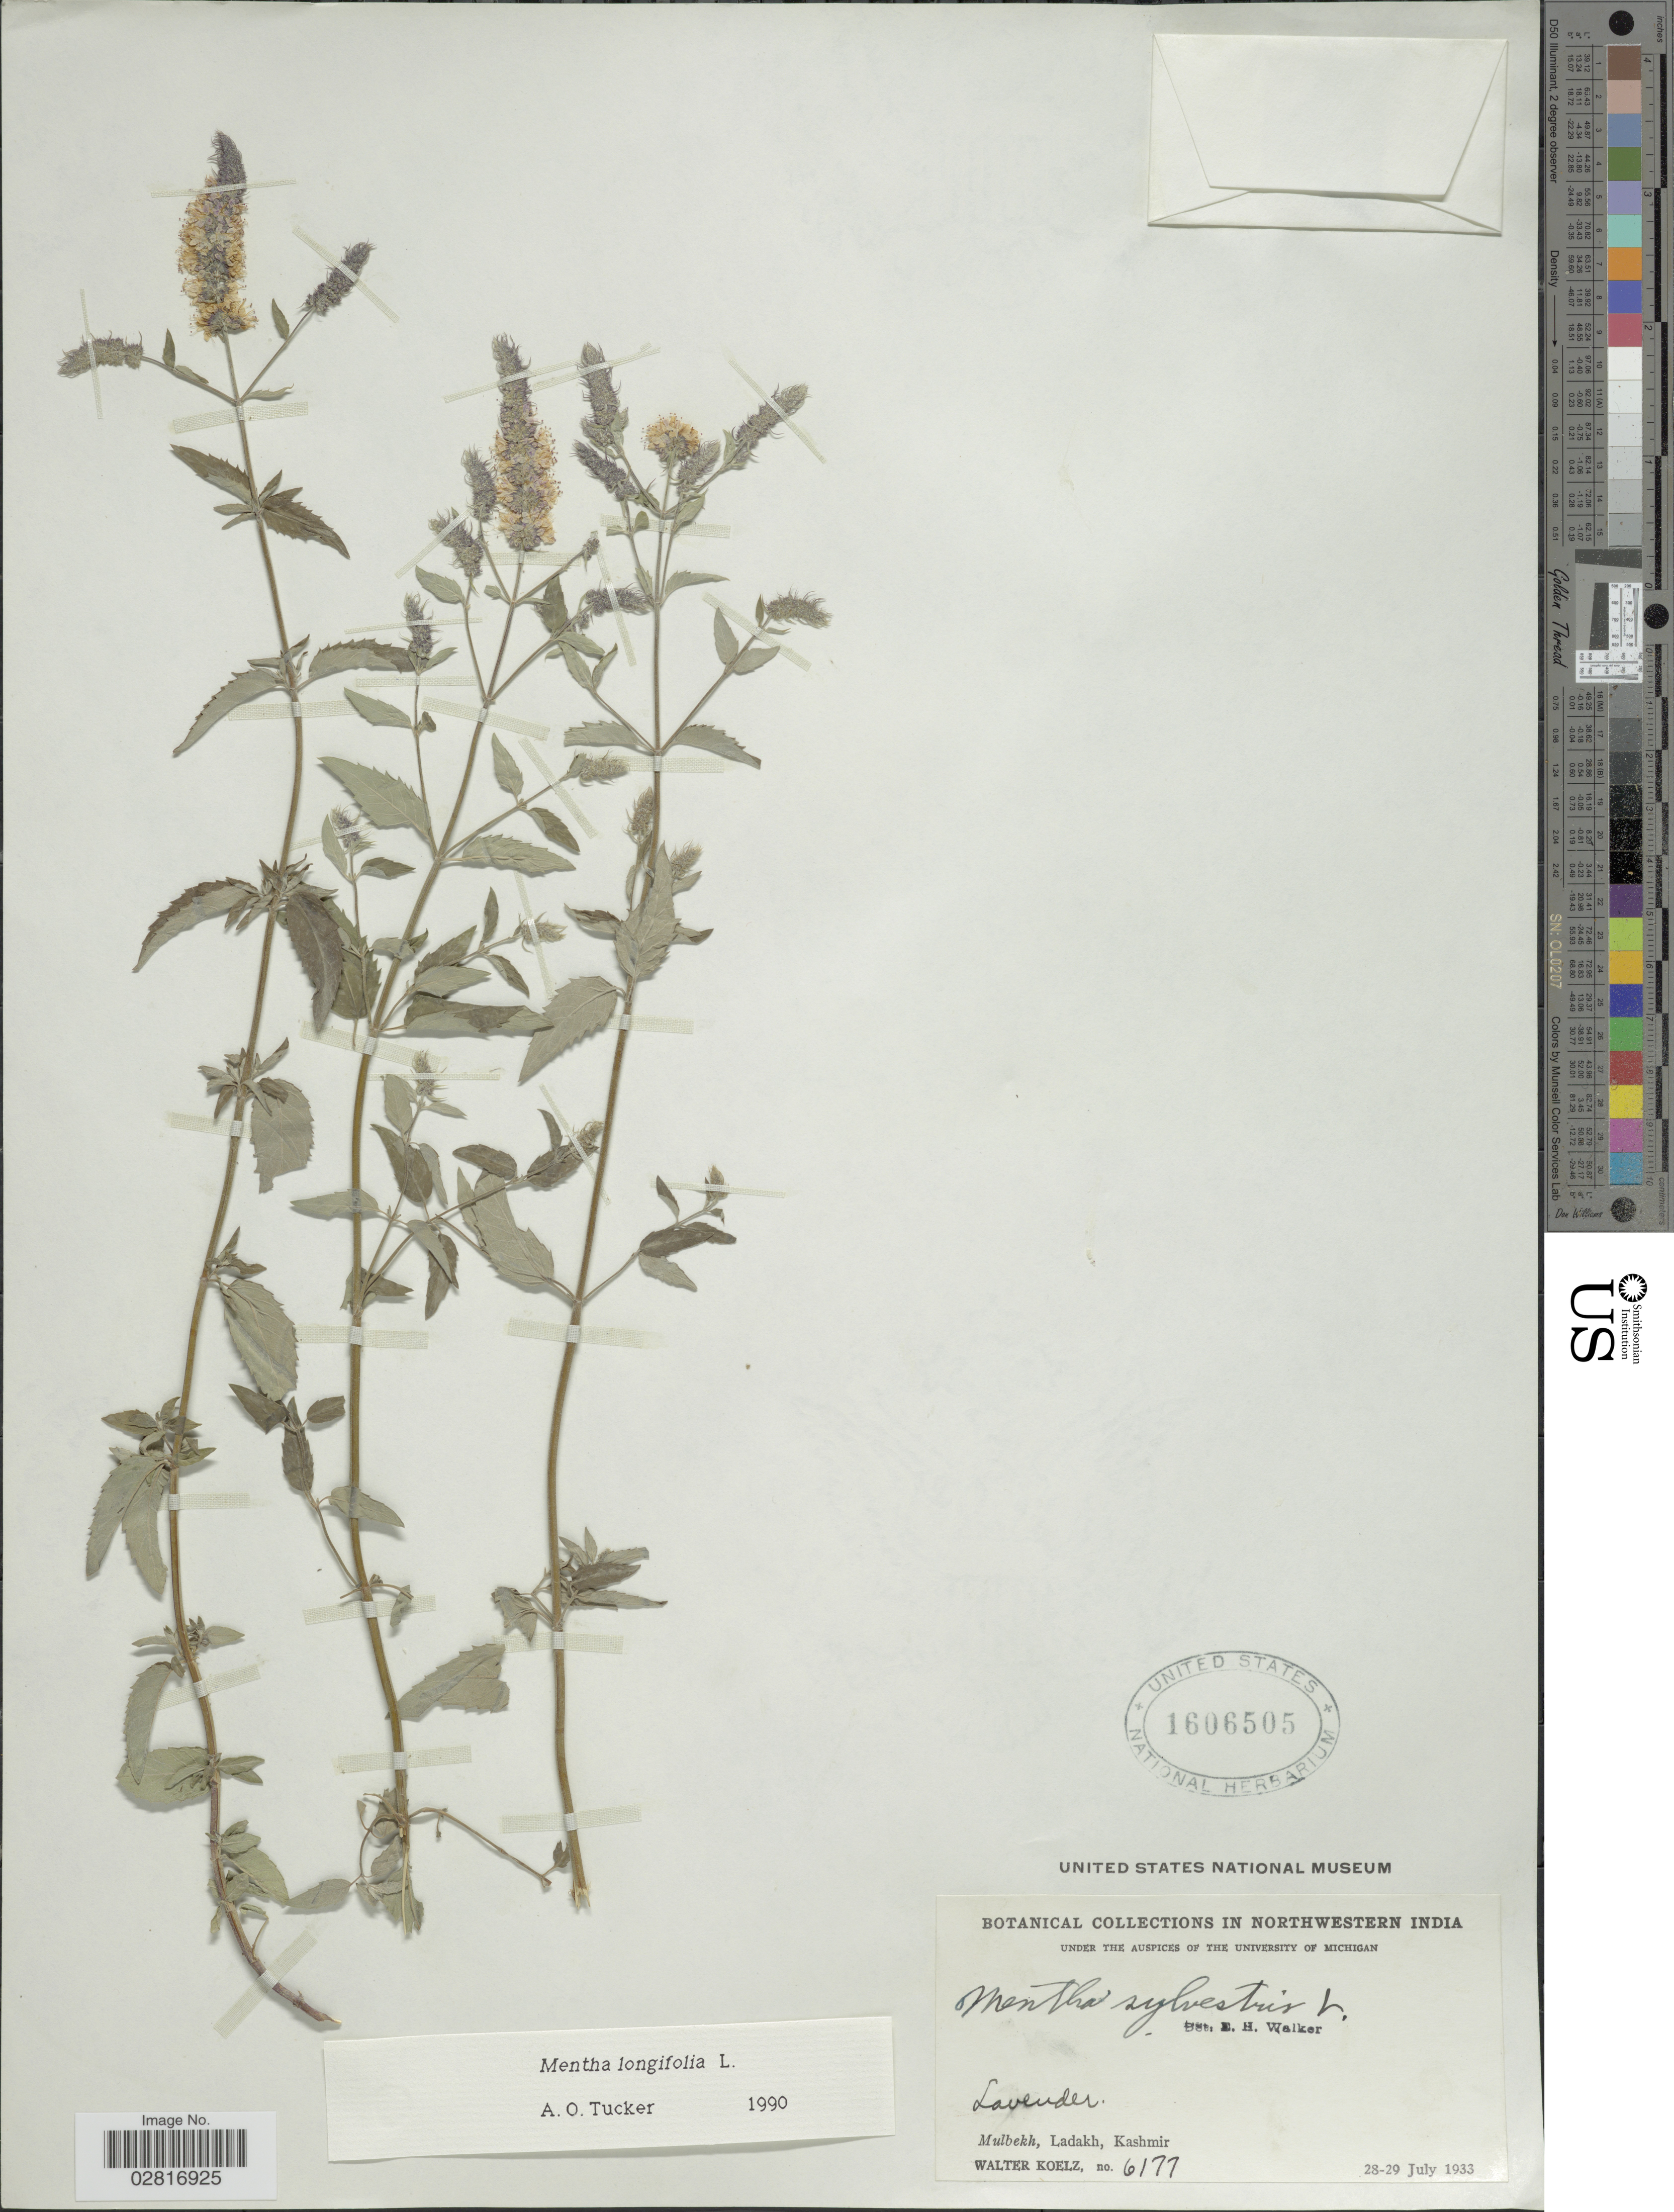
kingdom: Plantae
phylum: Tracheophyta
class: Magnoliopsida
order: Lamiales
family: Lamiaceae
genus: Mentha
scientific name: Mentha longifolia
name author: (L.) L.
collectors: W. N. Koelz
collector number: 6177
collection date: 1933-07-28/1933-07-29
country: India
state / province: Jammu and Kashmir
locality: Northwestern India, Mulbekh, Ladakh, Kashmir.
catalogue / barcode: US 1606505